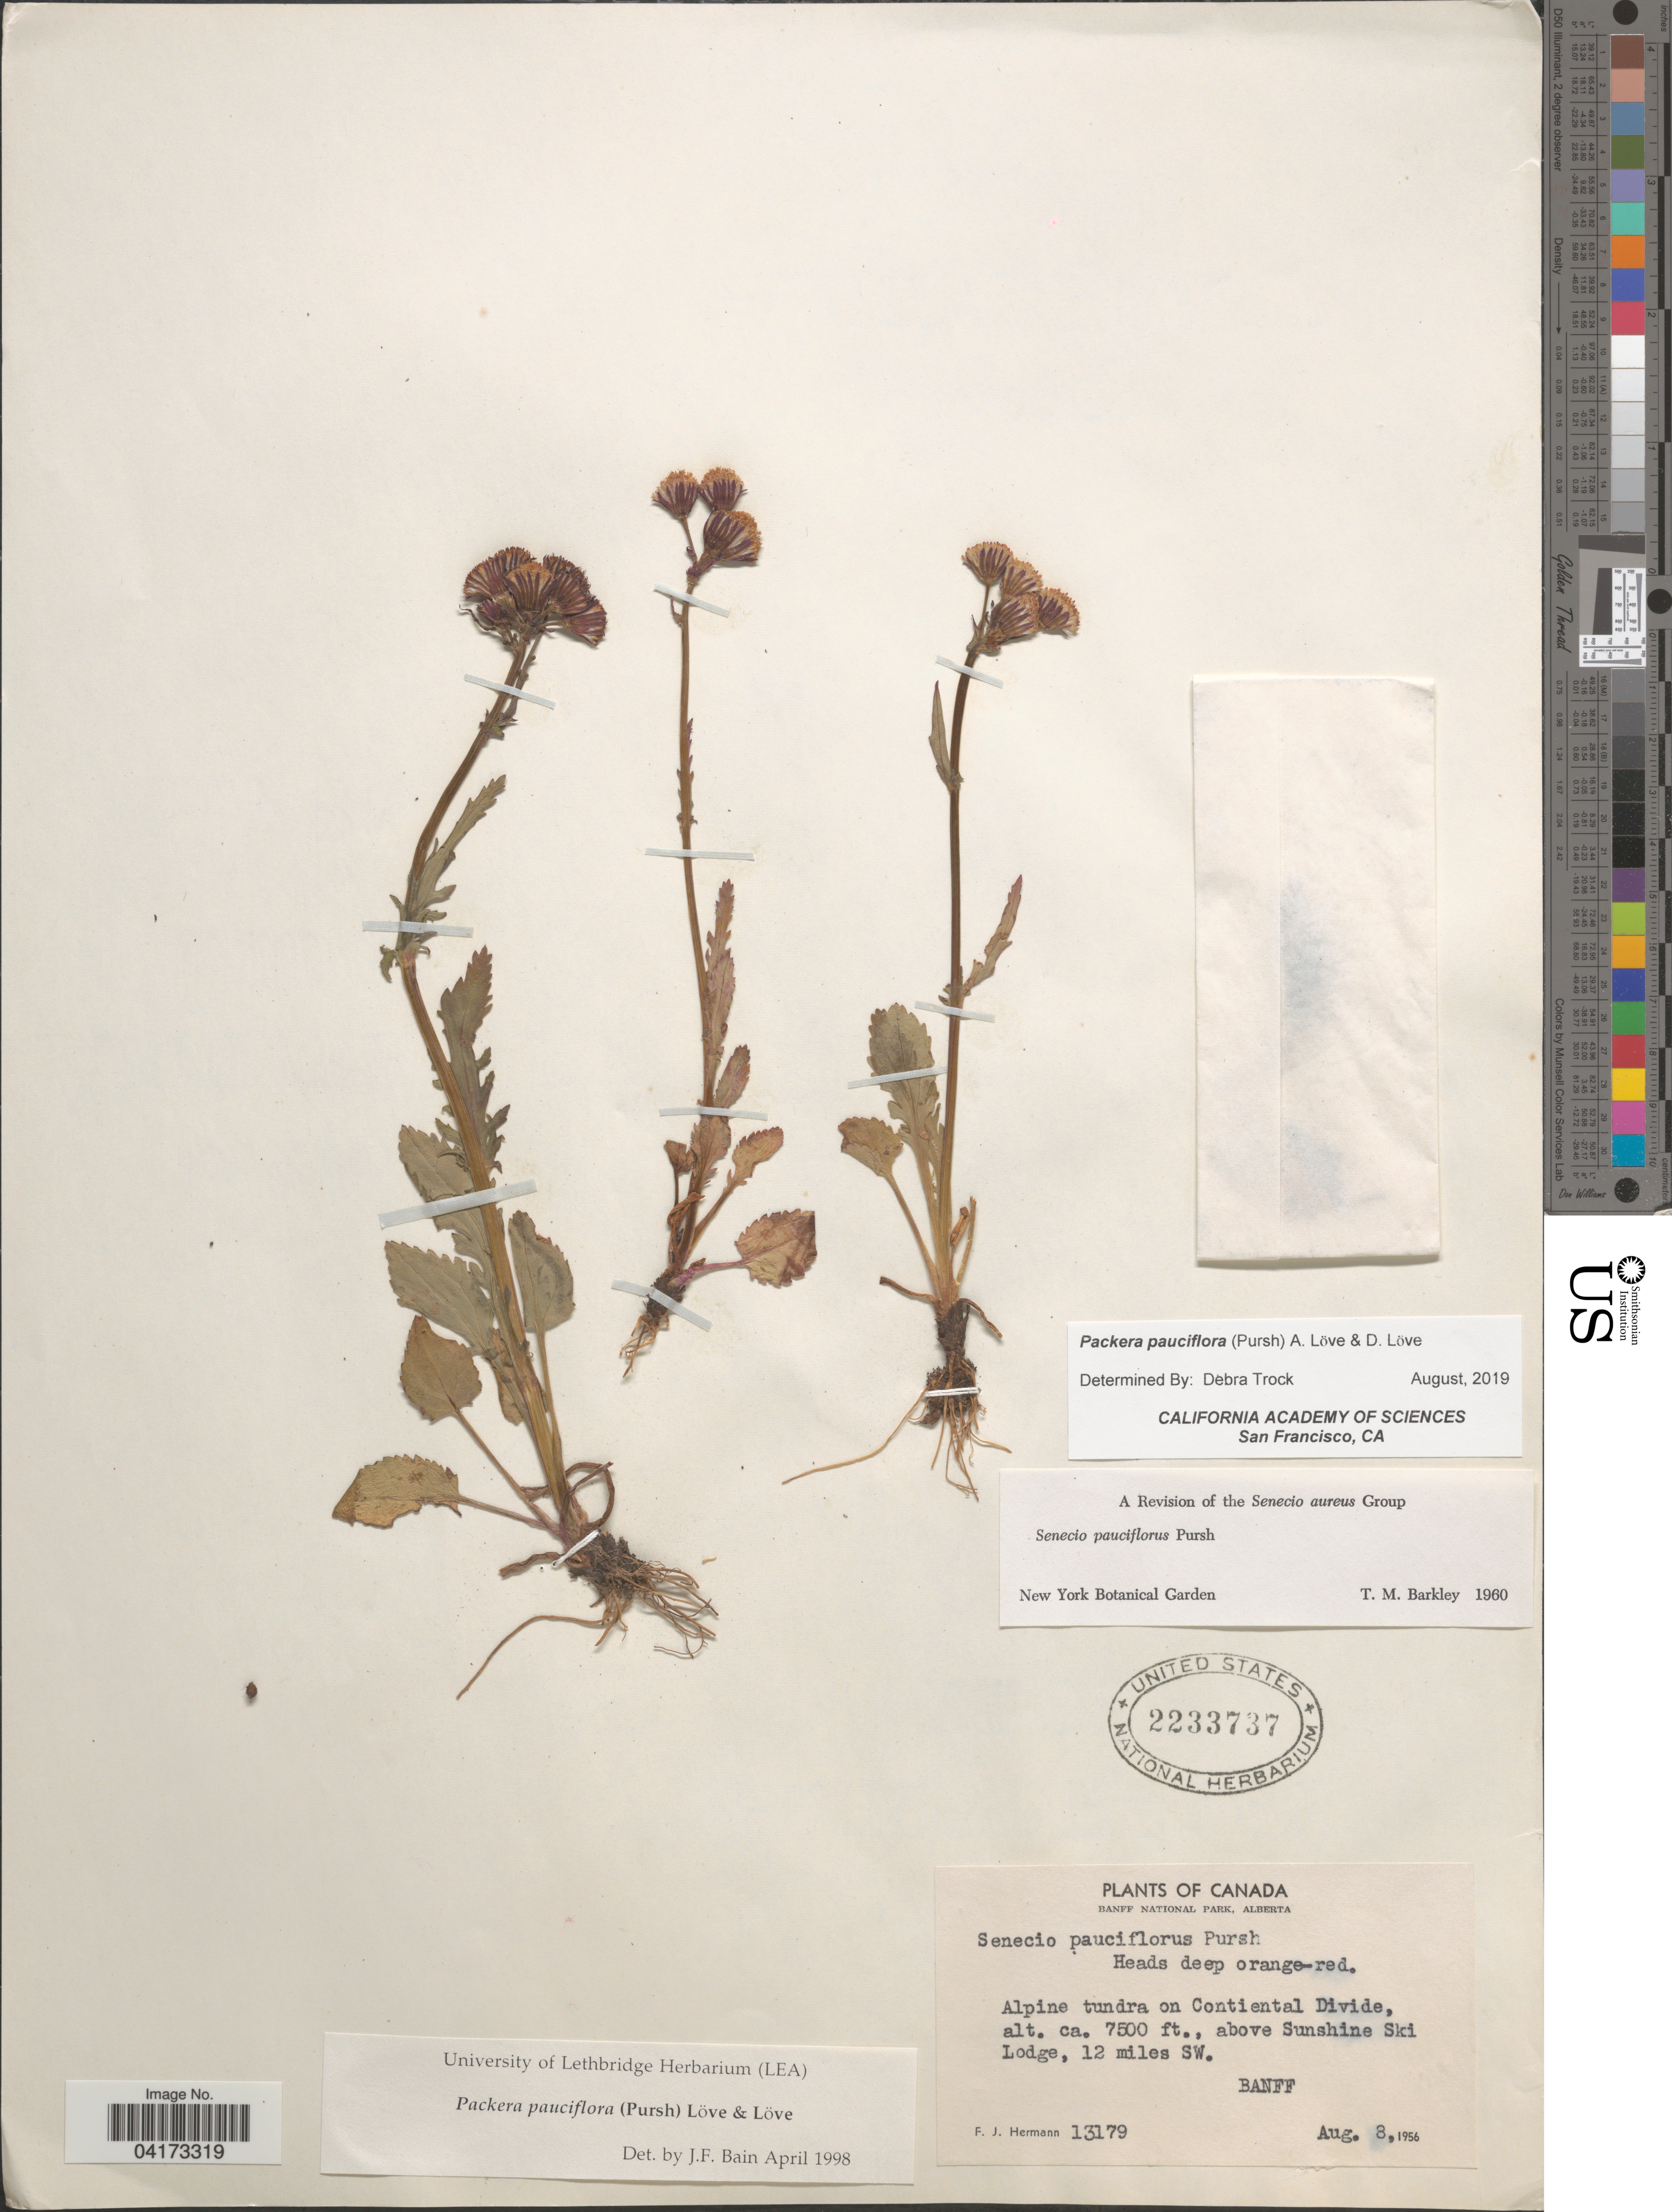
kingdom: Plantae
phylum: Tracheophyta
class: Magnoliopsida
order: Asterales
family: Asteraceae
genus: Packera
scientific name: Packera pauciflora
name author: (Pursh) W.A. Weber & Á. Löve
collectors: F. J. Hermann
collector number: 13179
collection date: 1956-08-08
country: Canada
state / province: Alberta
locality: Banff National Park. Alpine tundra on Continental Divide, above Sunshine Ski Lodge, 12 miles SW. Banff.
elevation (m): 2286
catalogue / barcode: US 2233737